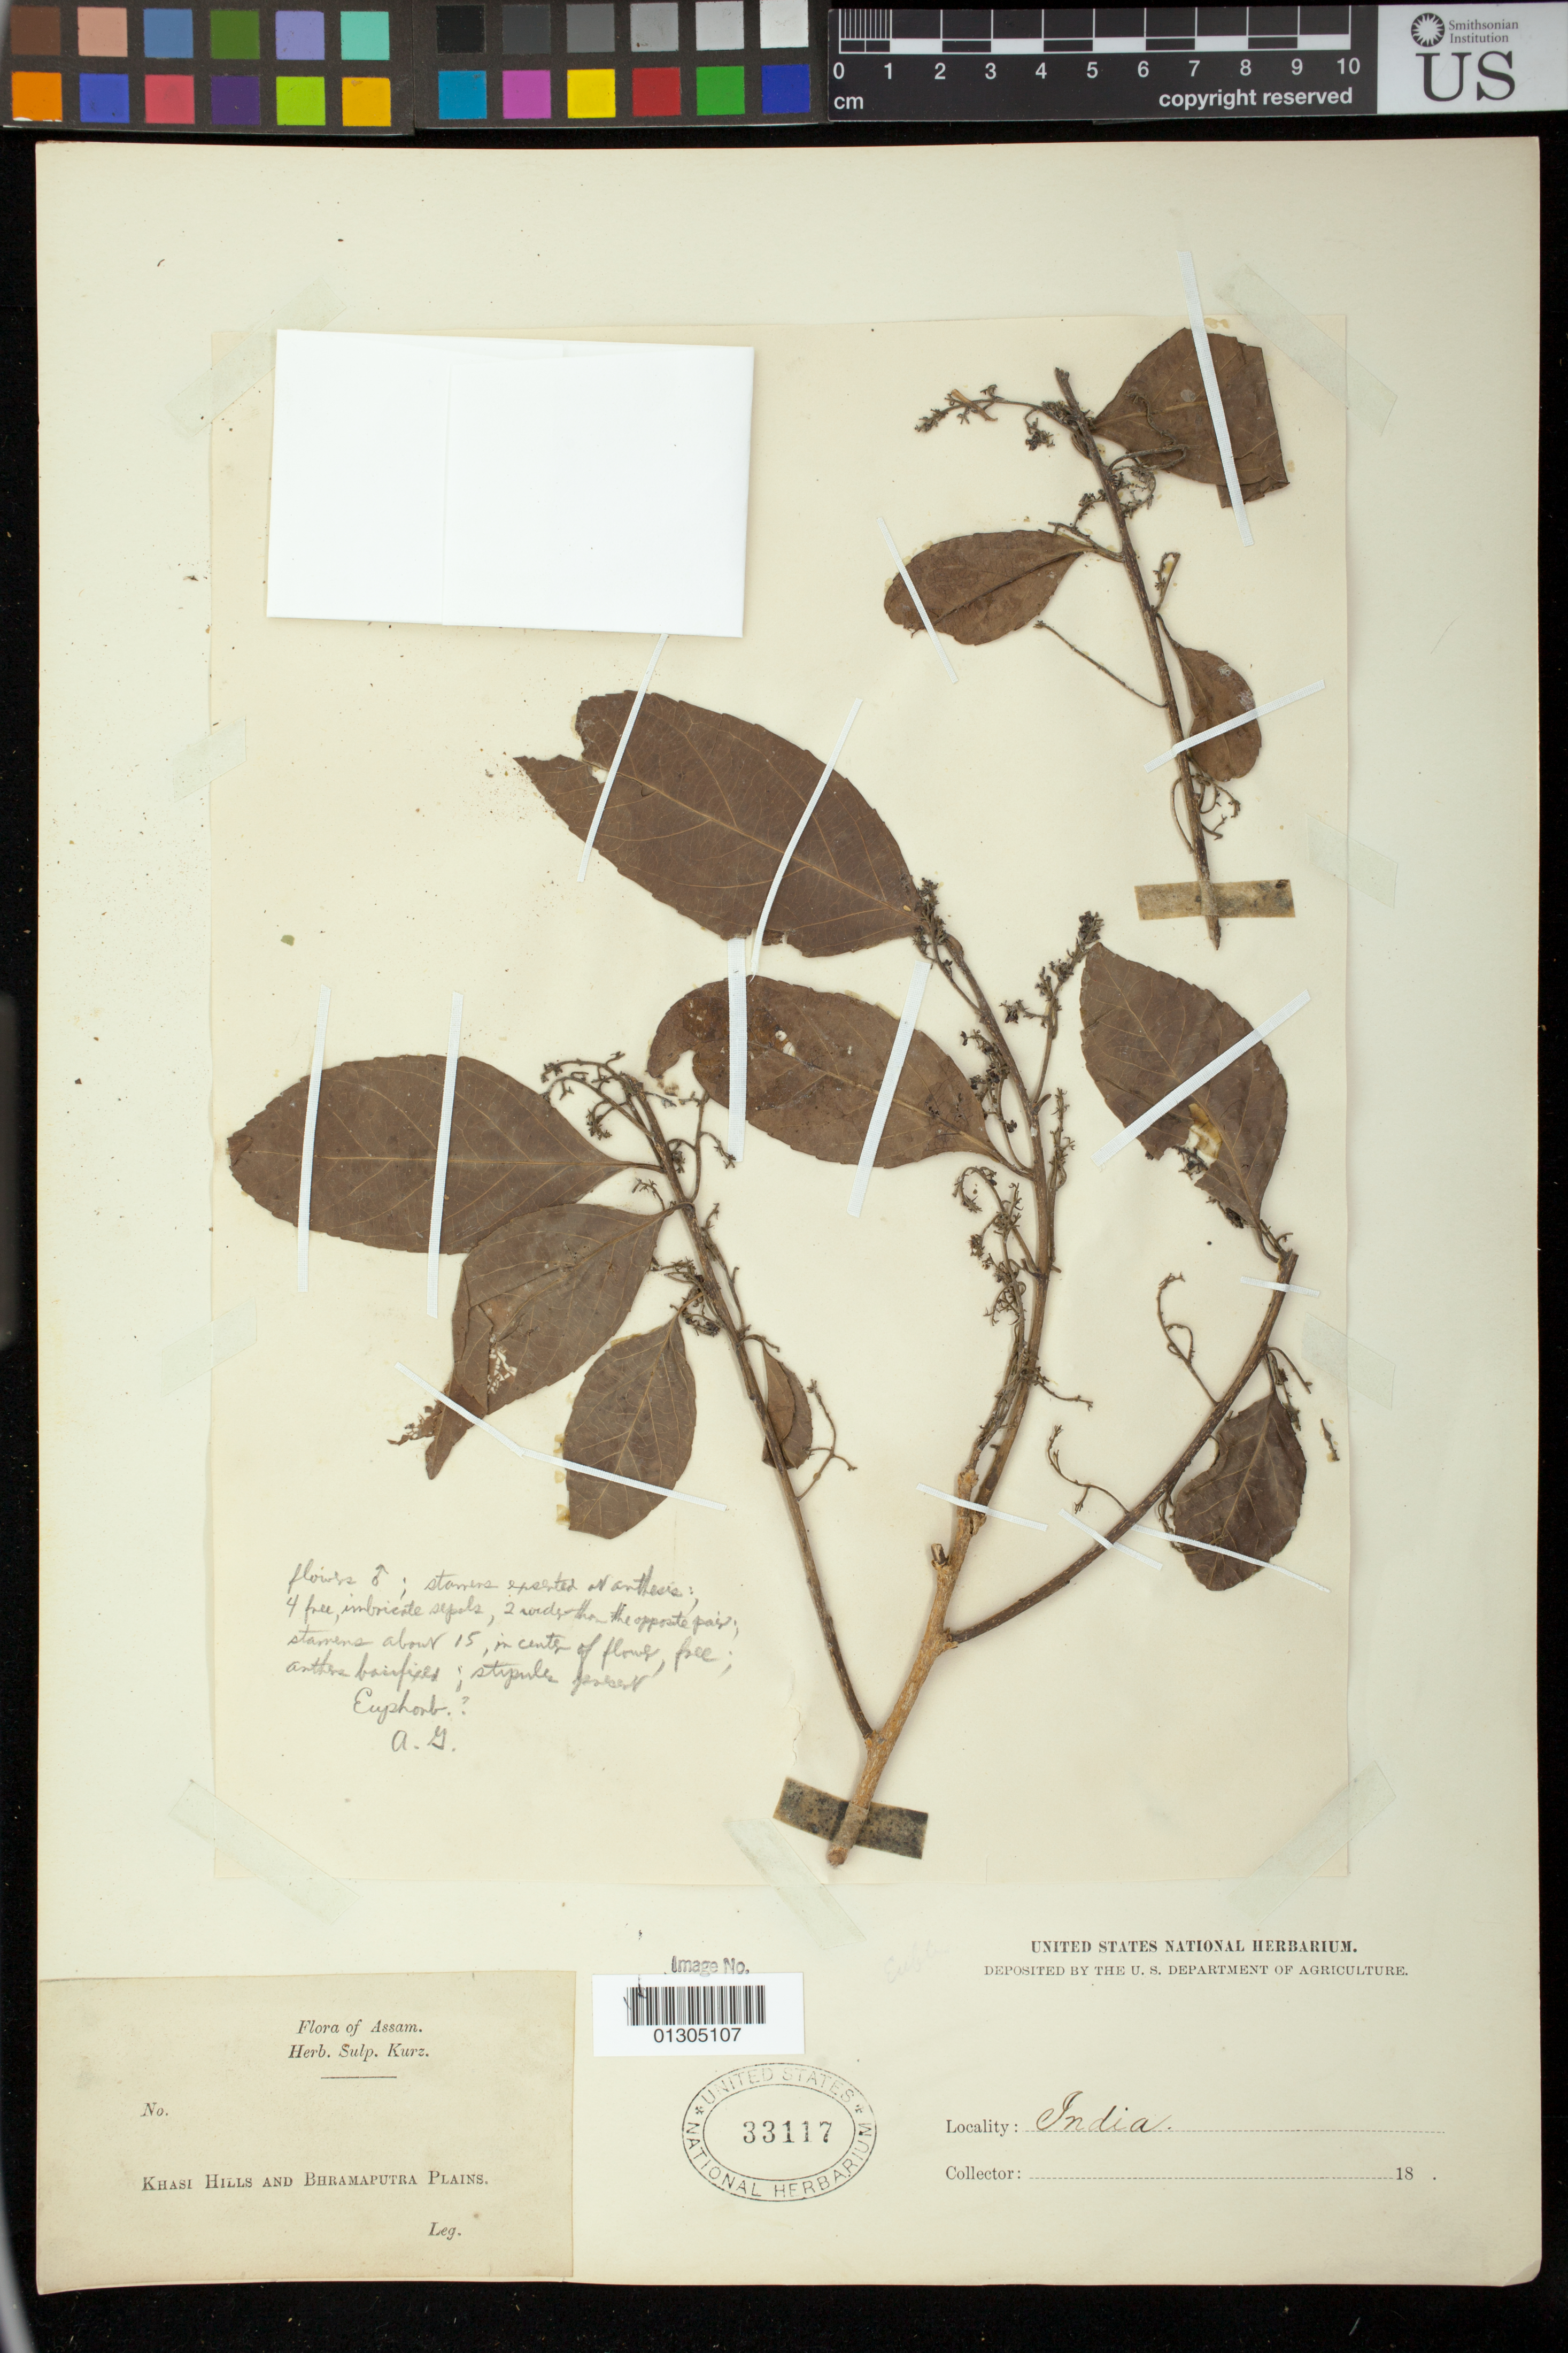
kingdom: Plantae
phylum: Tracheophyta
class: Magnoliopsida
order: Malpighiales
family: Euphorbiaceae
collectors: W. Kurz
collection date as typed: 18??-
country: India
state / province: Meghalaya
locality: Khasi Hills and Bhramaputra Plains.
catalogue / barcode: US 33117